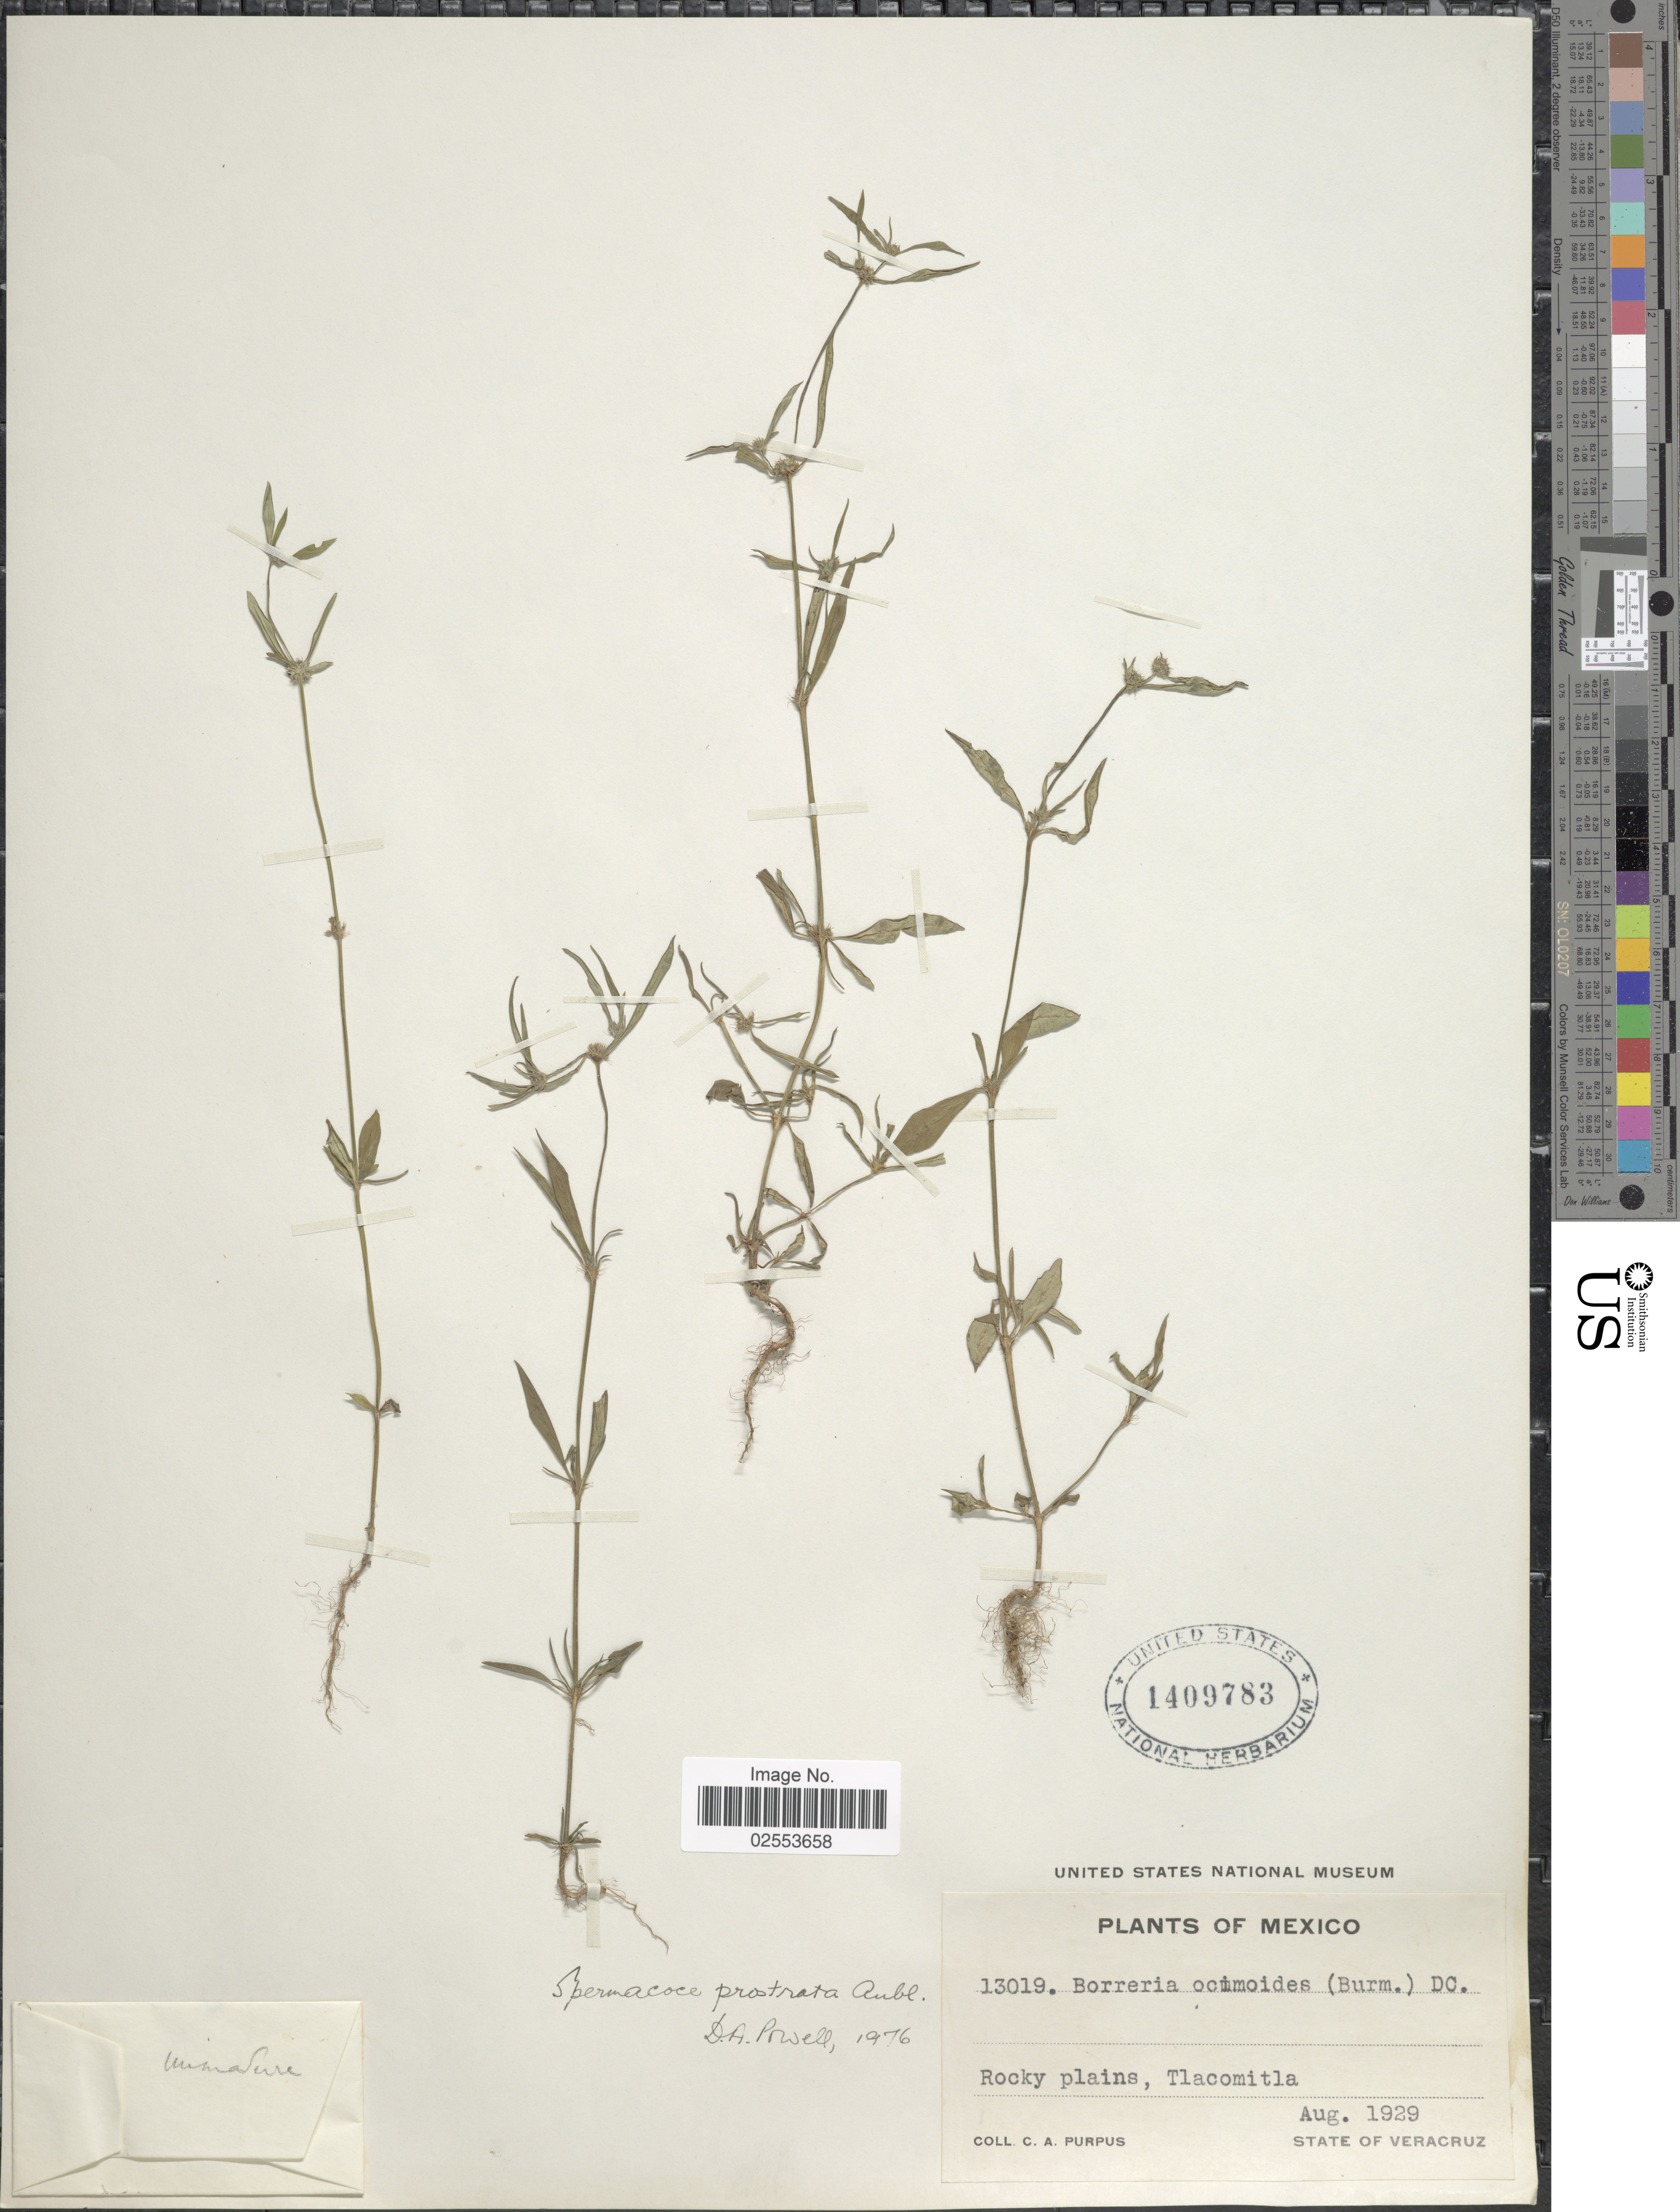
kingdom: Plantae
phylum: Tracheophyta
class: Magnoliopsida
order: Gentianales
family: Rubiaceae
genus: Spermacoce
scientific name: Spermacoce prostrata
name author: Aubl.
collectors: C. A. Purpus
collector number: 13019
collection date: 1929-08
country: Mexico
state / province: Veracruz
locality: Rocky plains, Tlacomitla, Veracruz.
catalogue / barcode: US 1409783